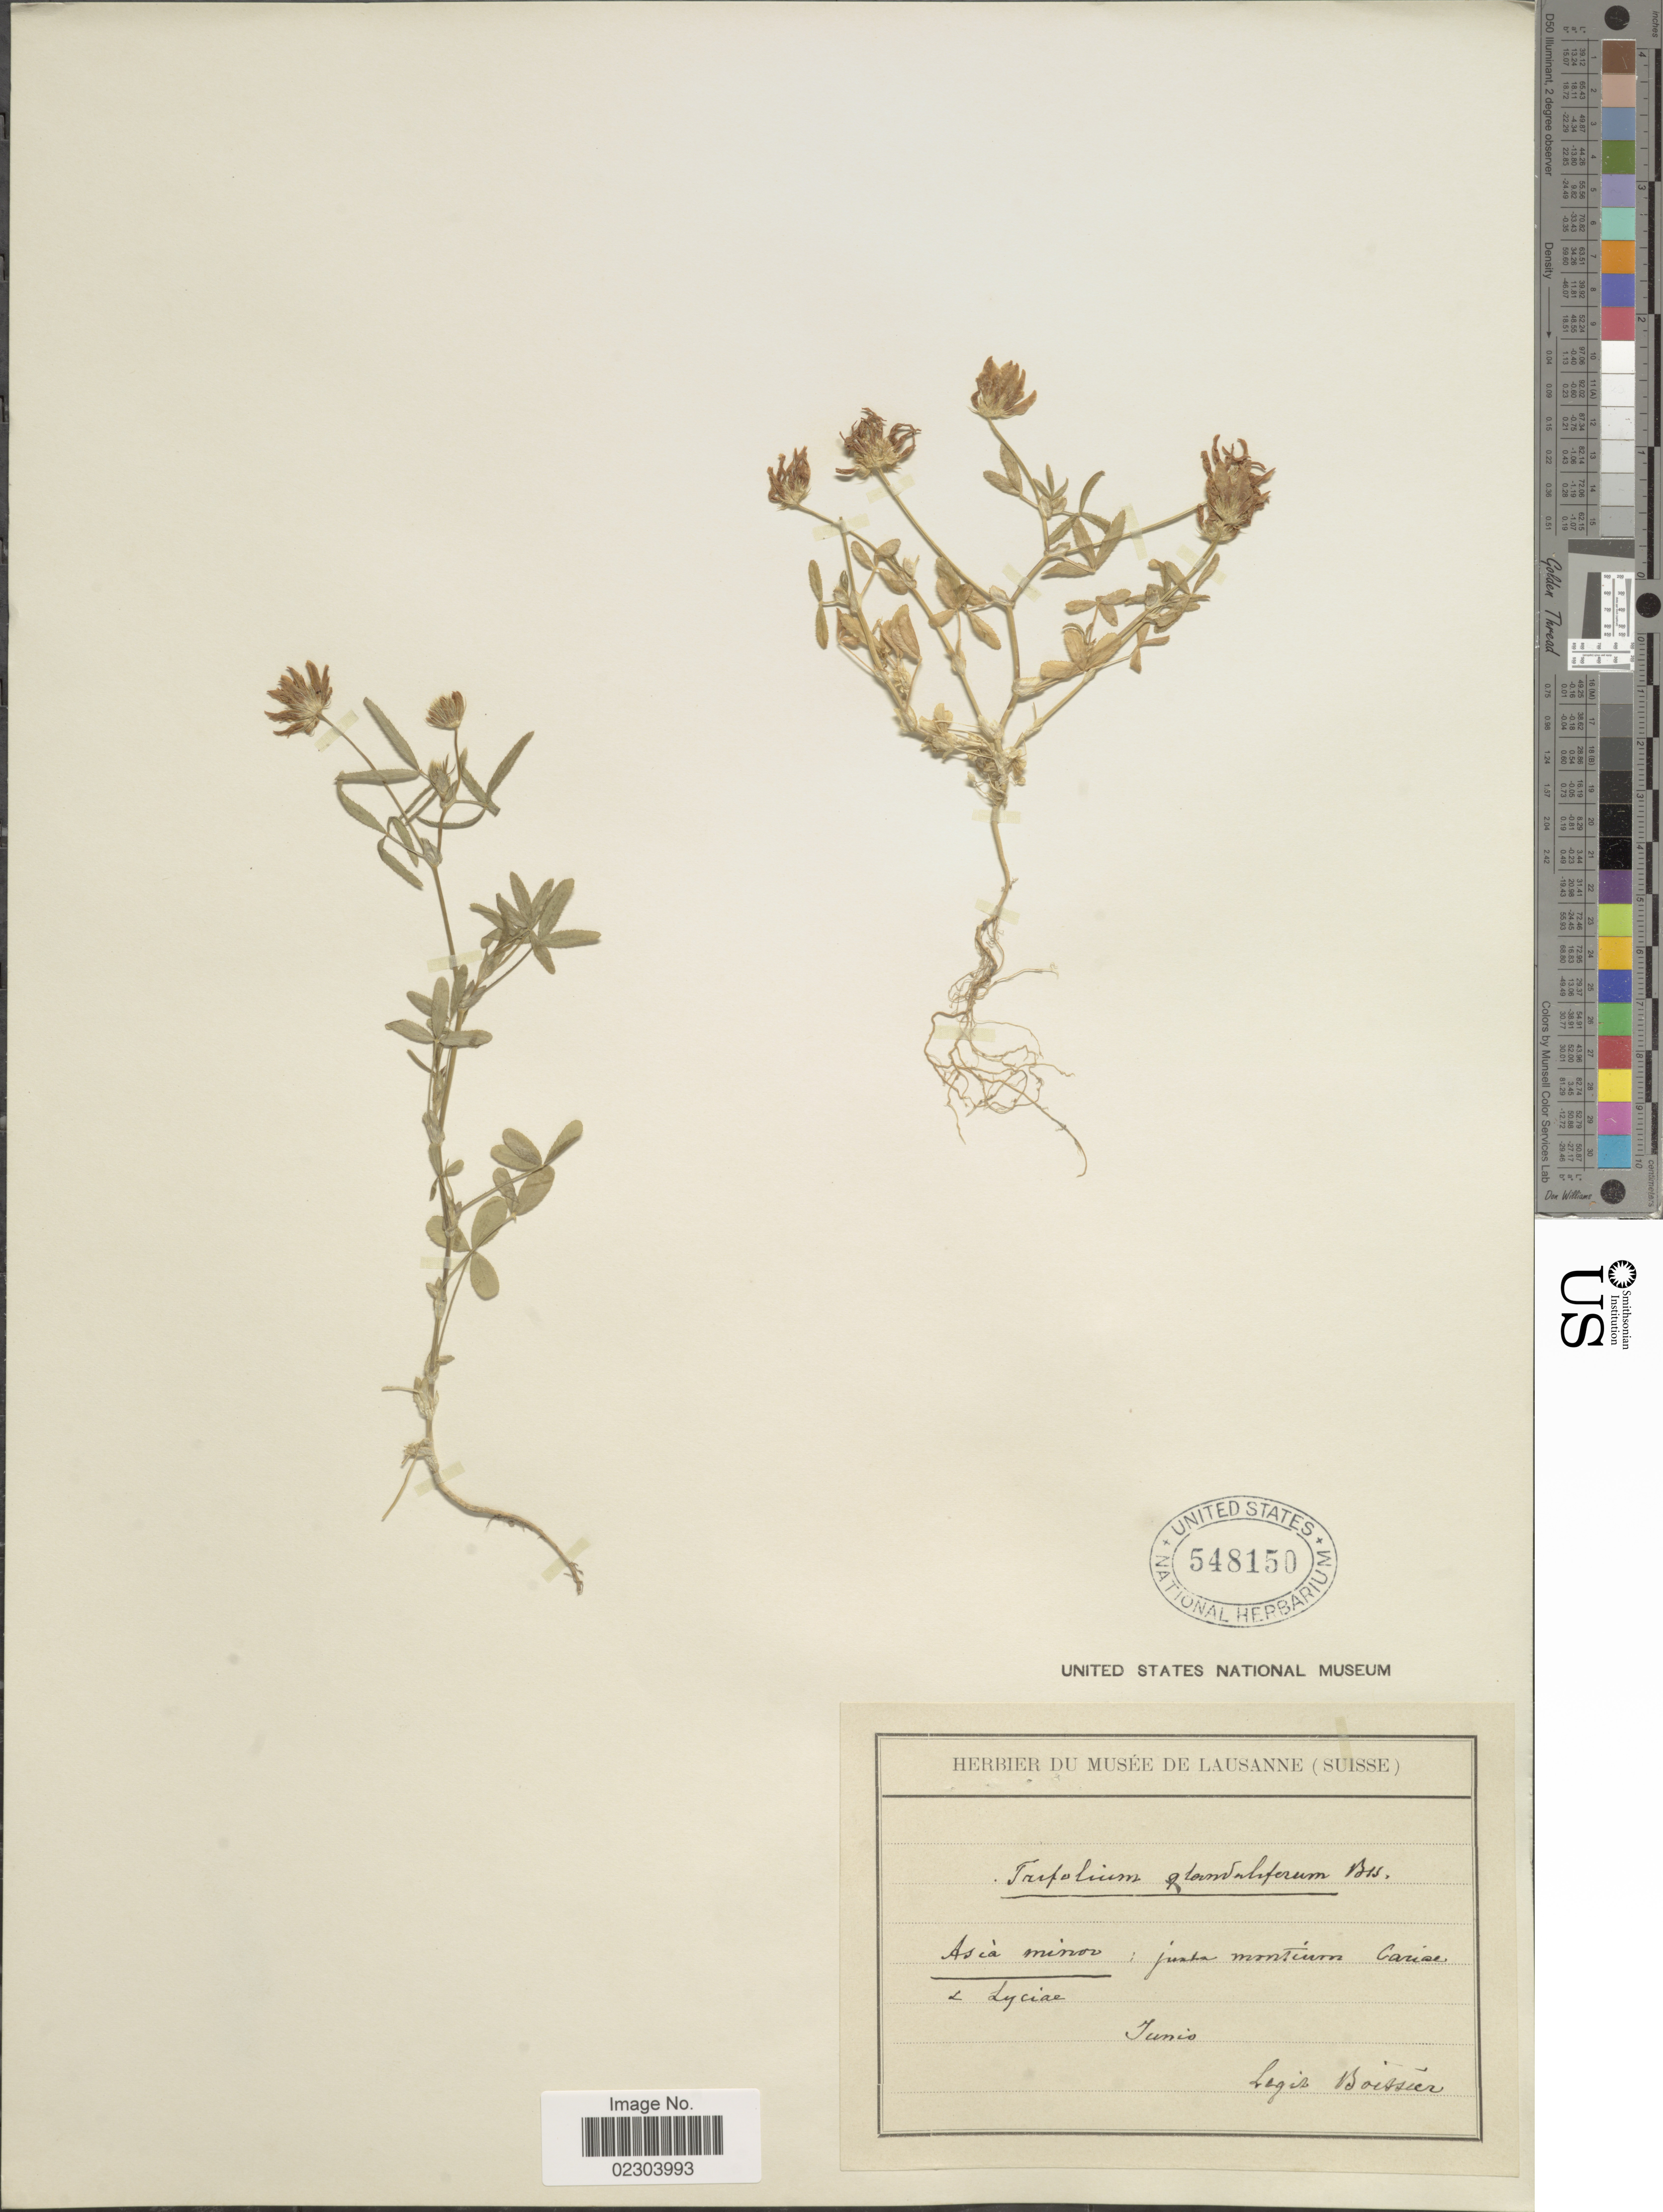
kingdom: Plantae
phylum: Tracheophyta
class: Magnoliopsida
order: Fabales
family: Fabaceae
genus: Trifolium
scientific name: Trifolium glanduliferum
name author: Boiss.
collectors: -- Boissier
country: Turkey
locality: Asia Minor: junt montinum Carise Lyciae [interpreted]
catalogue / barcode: US 548150